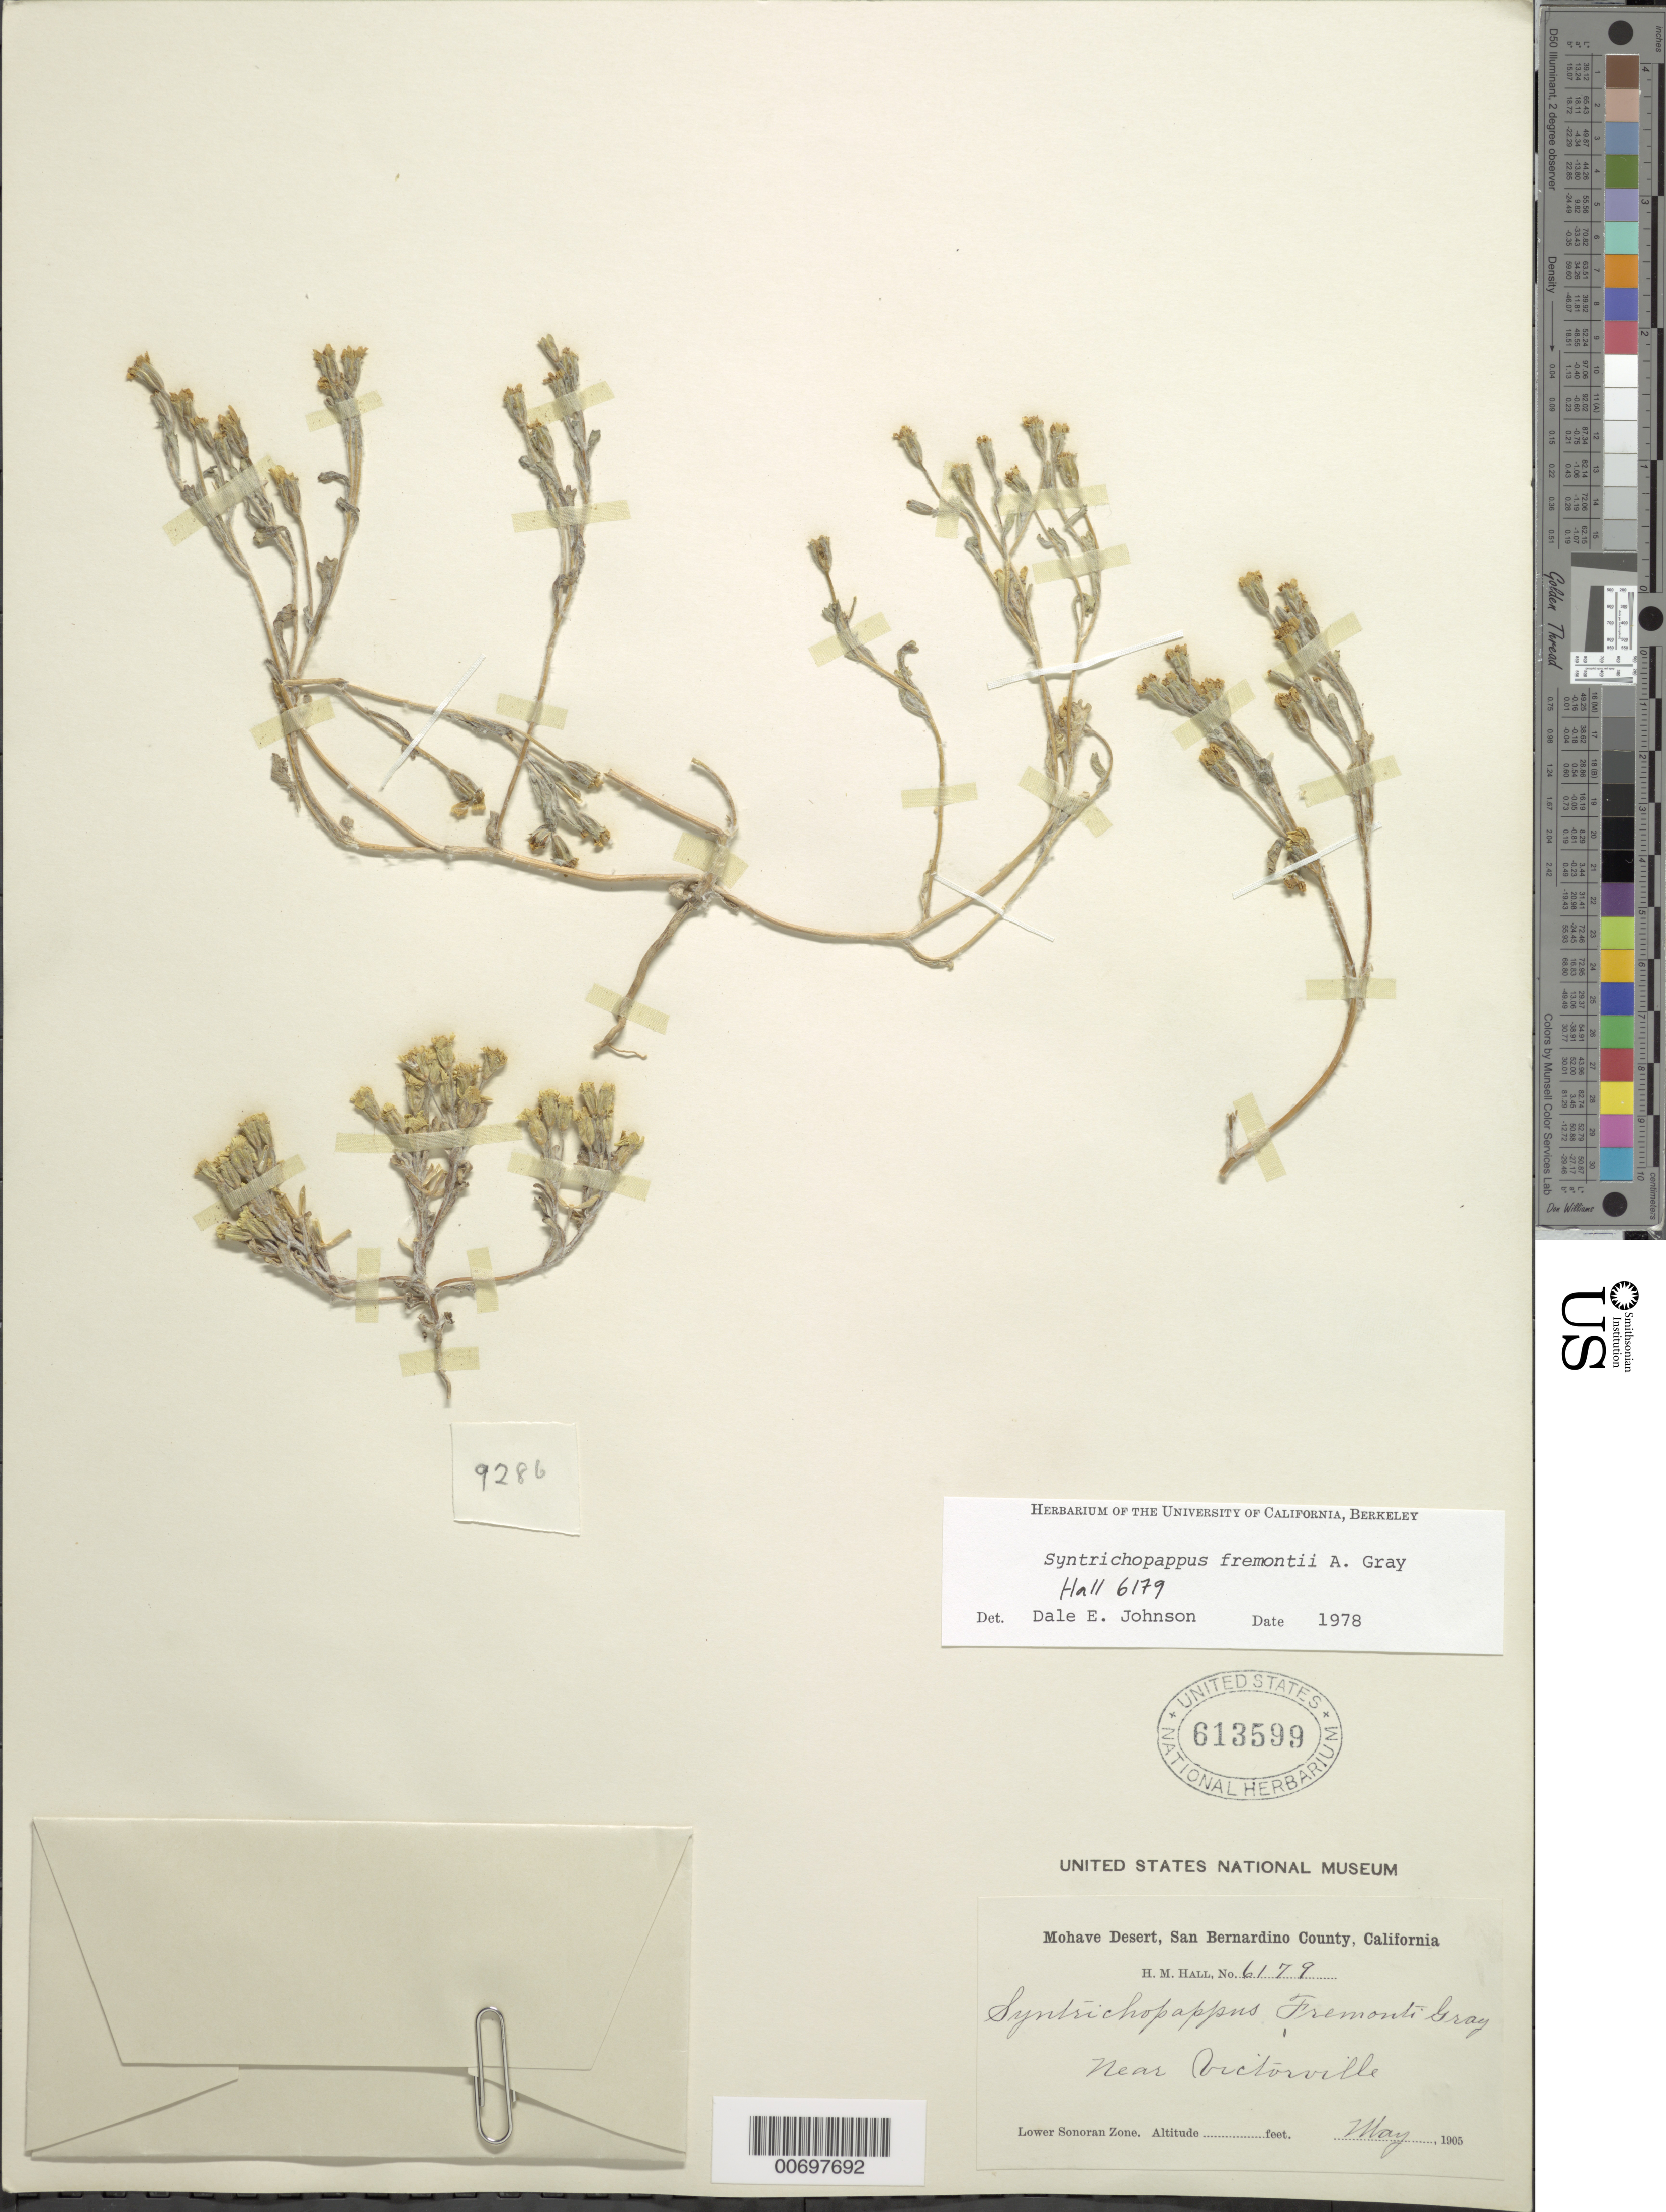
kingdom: Plantae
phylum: Tracheophyta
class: Magnoliopsida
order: Asterales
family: Asteraceae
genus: Syntrichopappus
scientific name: Syntrichopappus fremontii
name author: A. Gray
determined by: Johnson, D. E.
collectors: H. M. Hall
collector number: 6179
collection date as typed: May 1905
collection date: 1905-05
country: United States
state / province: California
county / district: San Bernardino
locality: Mohave Desert, near Victorville.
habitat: Lower Sonoran Zone.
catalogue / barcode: US 613599